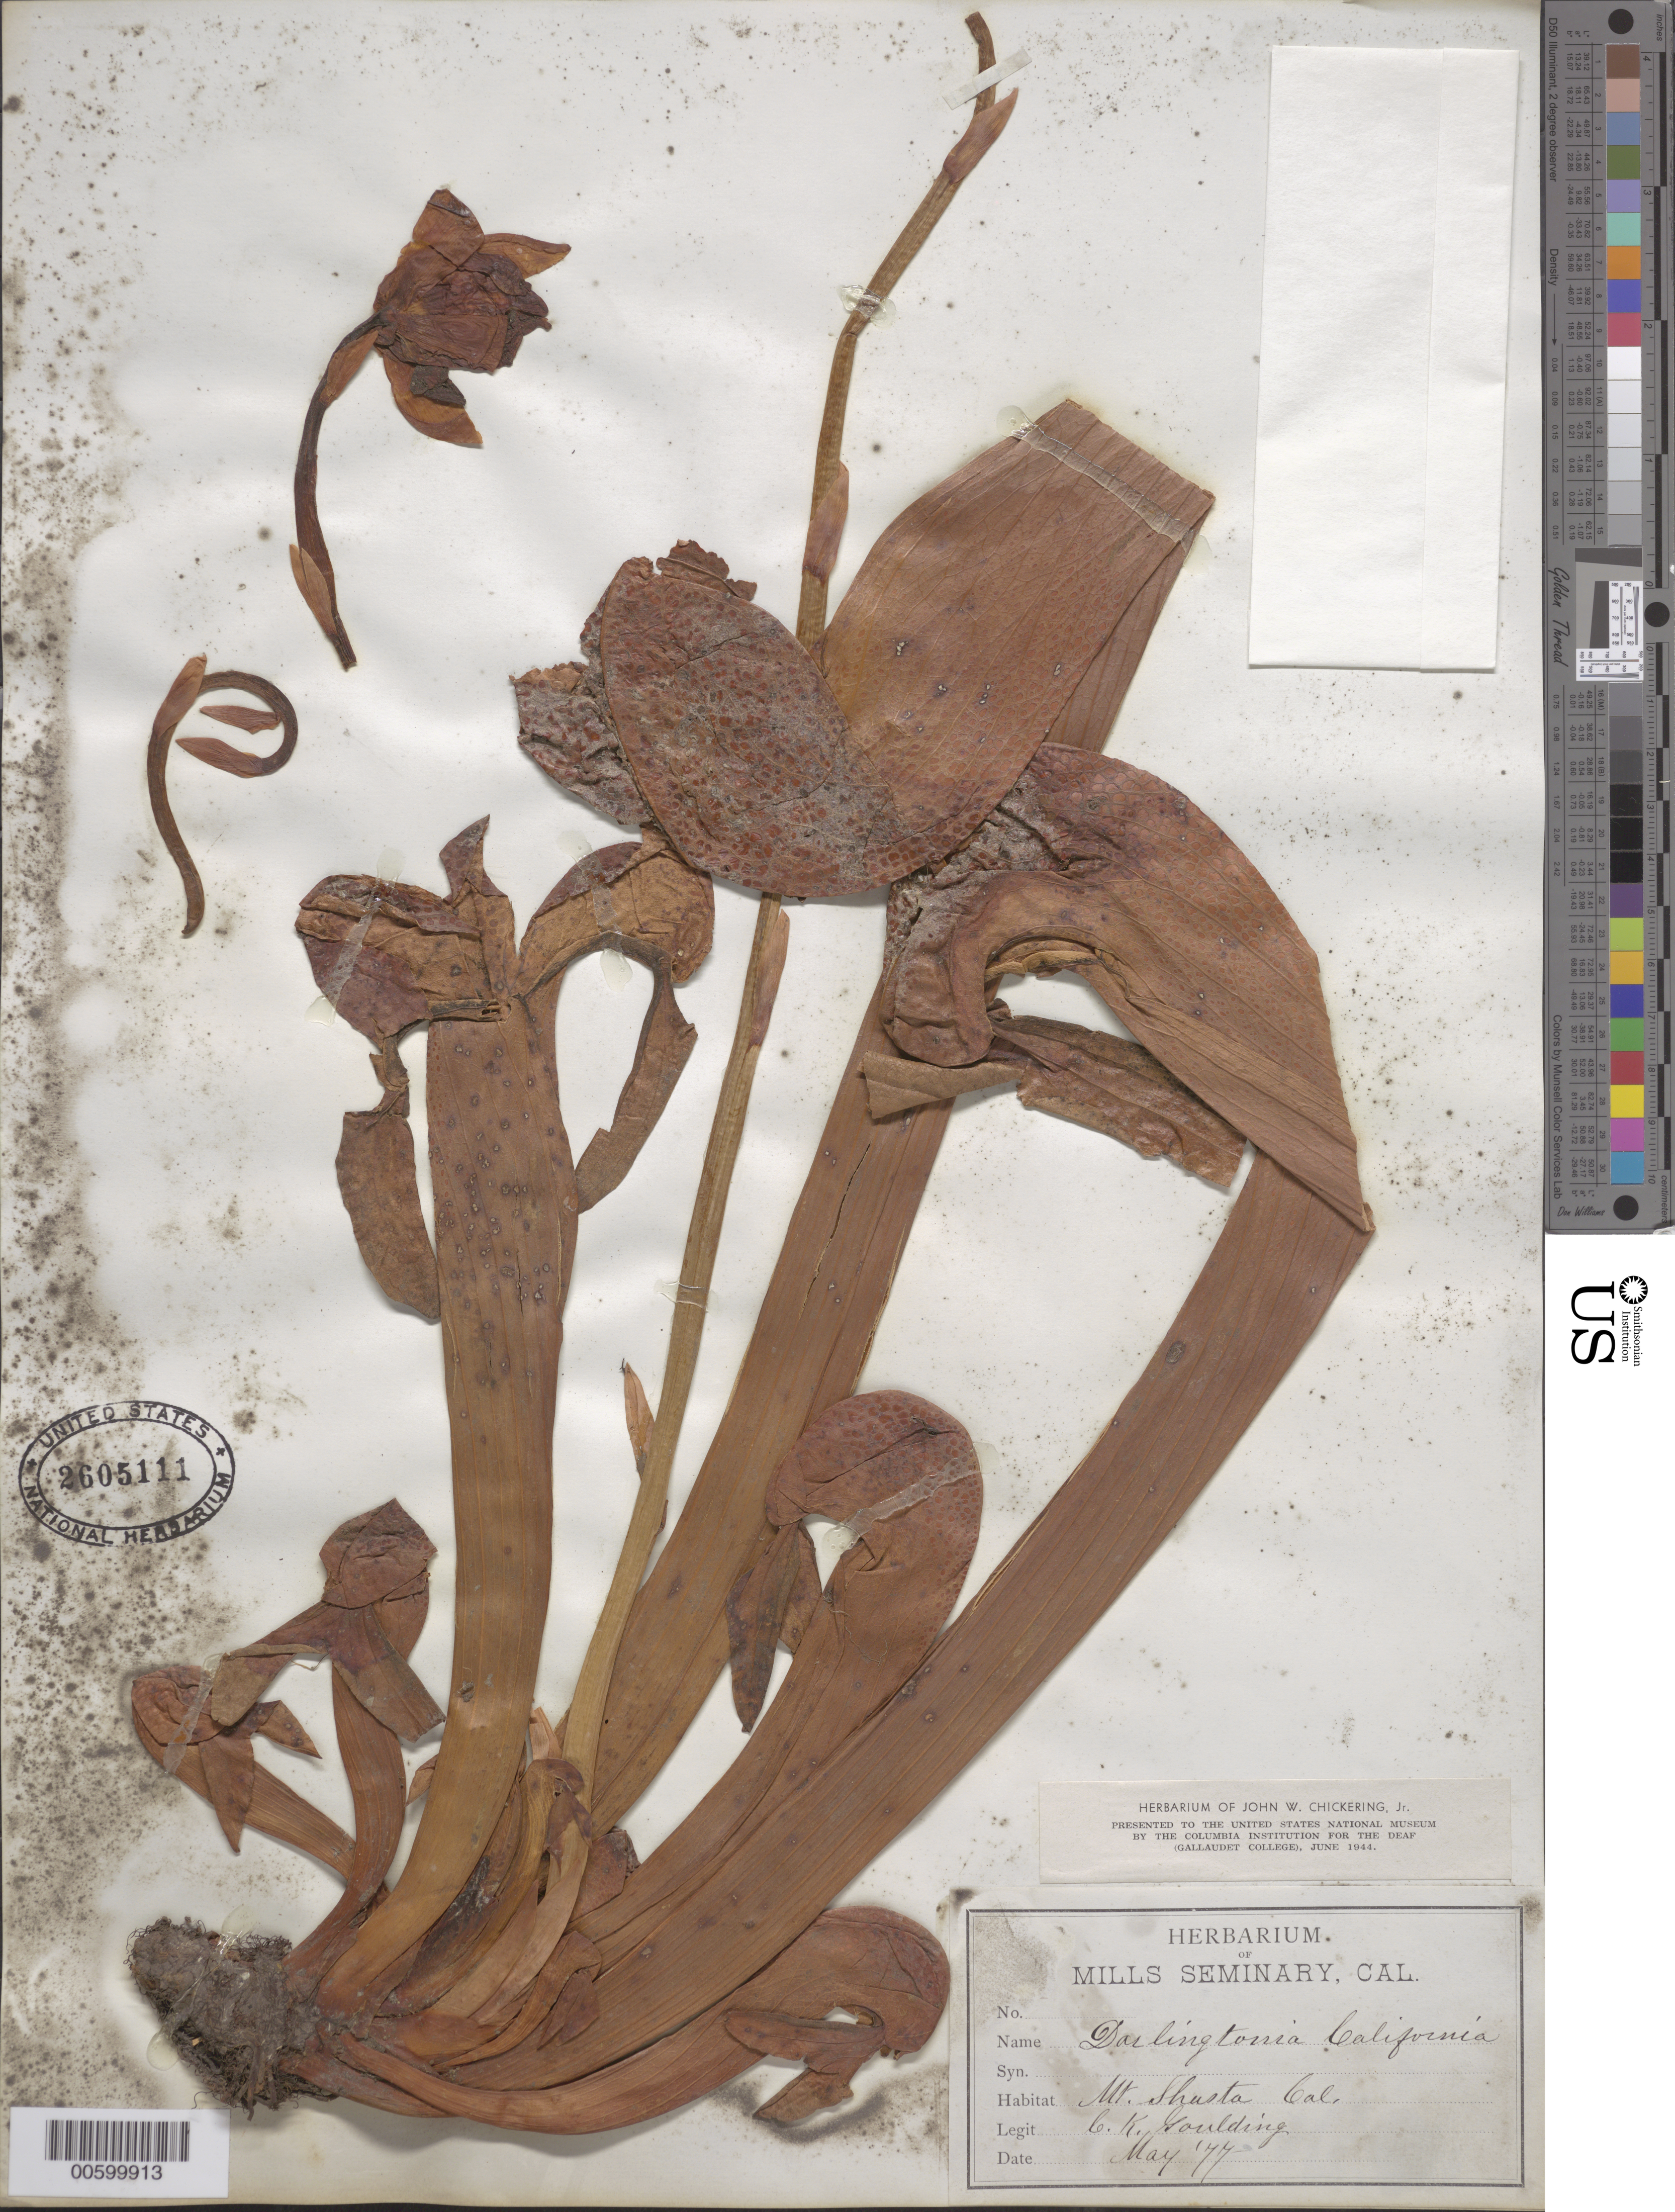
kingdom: Plantae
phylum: Tracheophyta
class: Magnoliopsida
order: Ericales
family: Sarraceniaceae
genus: Darlingtonia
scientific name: Darlingtonia californica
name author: Torr.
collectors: W. L. Jepson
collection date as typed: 24 Jul 1894 to 10 Aug 1894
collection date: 1894-07-24/1894-08-10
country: United States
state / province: California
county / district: Sacramento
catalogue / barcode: US 2605111